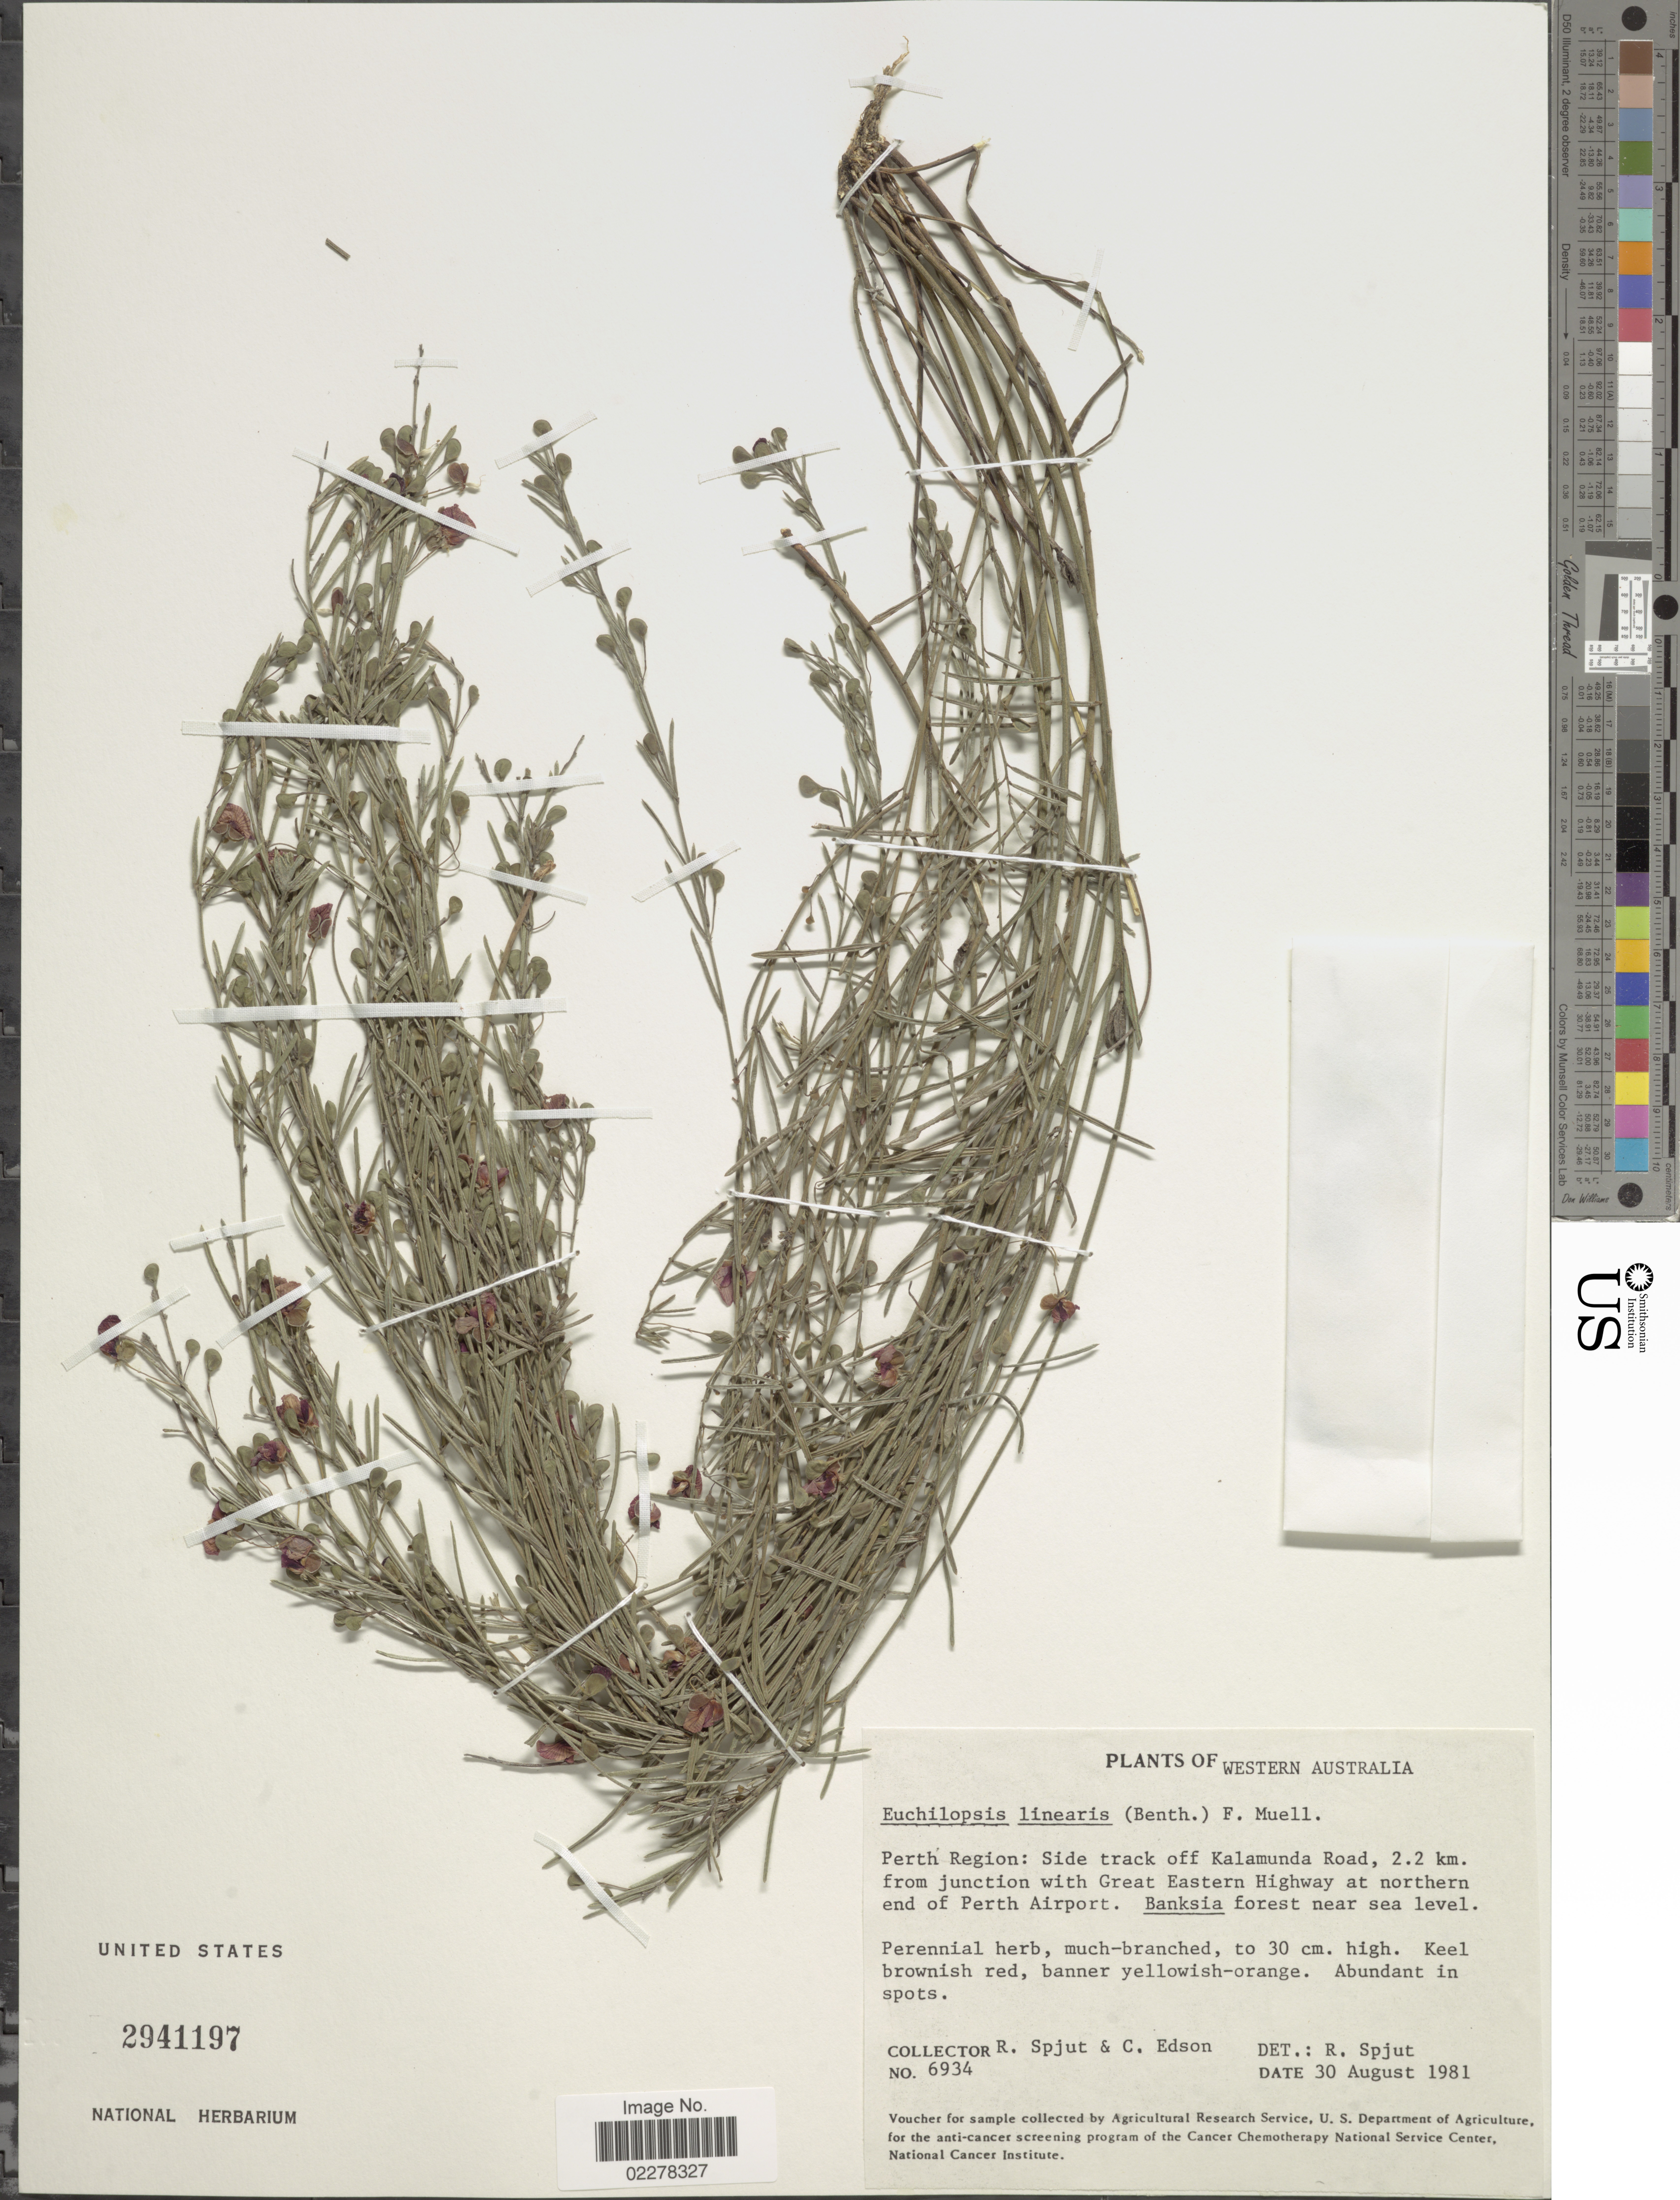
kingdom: Plantae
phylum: Tracheophyta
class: Magnoliopsida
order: Fabales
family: Fabaceae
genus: Euchilopsis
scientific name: Euchilopsis linearis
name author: (Benth.) F. Muell.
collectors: R. Spjut & C. Edson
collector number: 6934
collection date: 1981-08-30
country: Australia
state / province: Western Australia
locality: Perth Region: Side track off Kalamunda Road, 2.2 km. from junction with Great Eastern Highway at northern end of Perth Airport.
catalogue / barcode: US 2941197